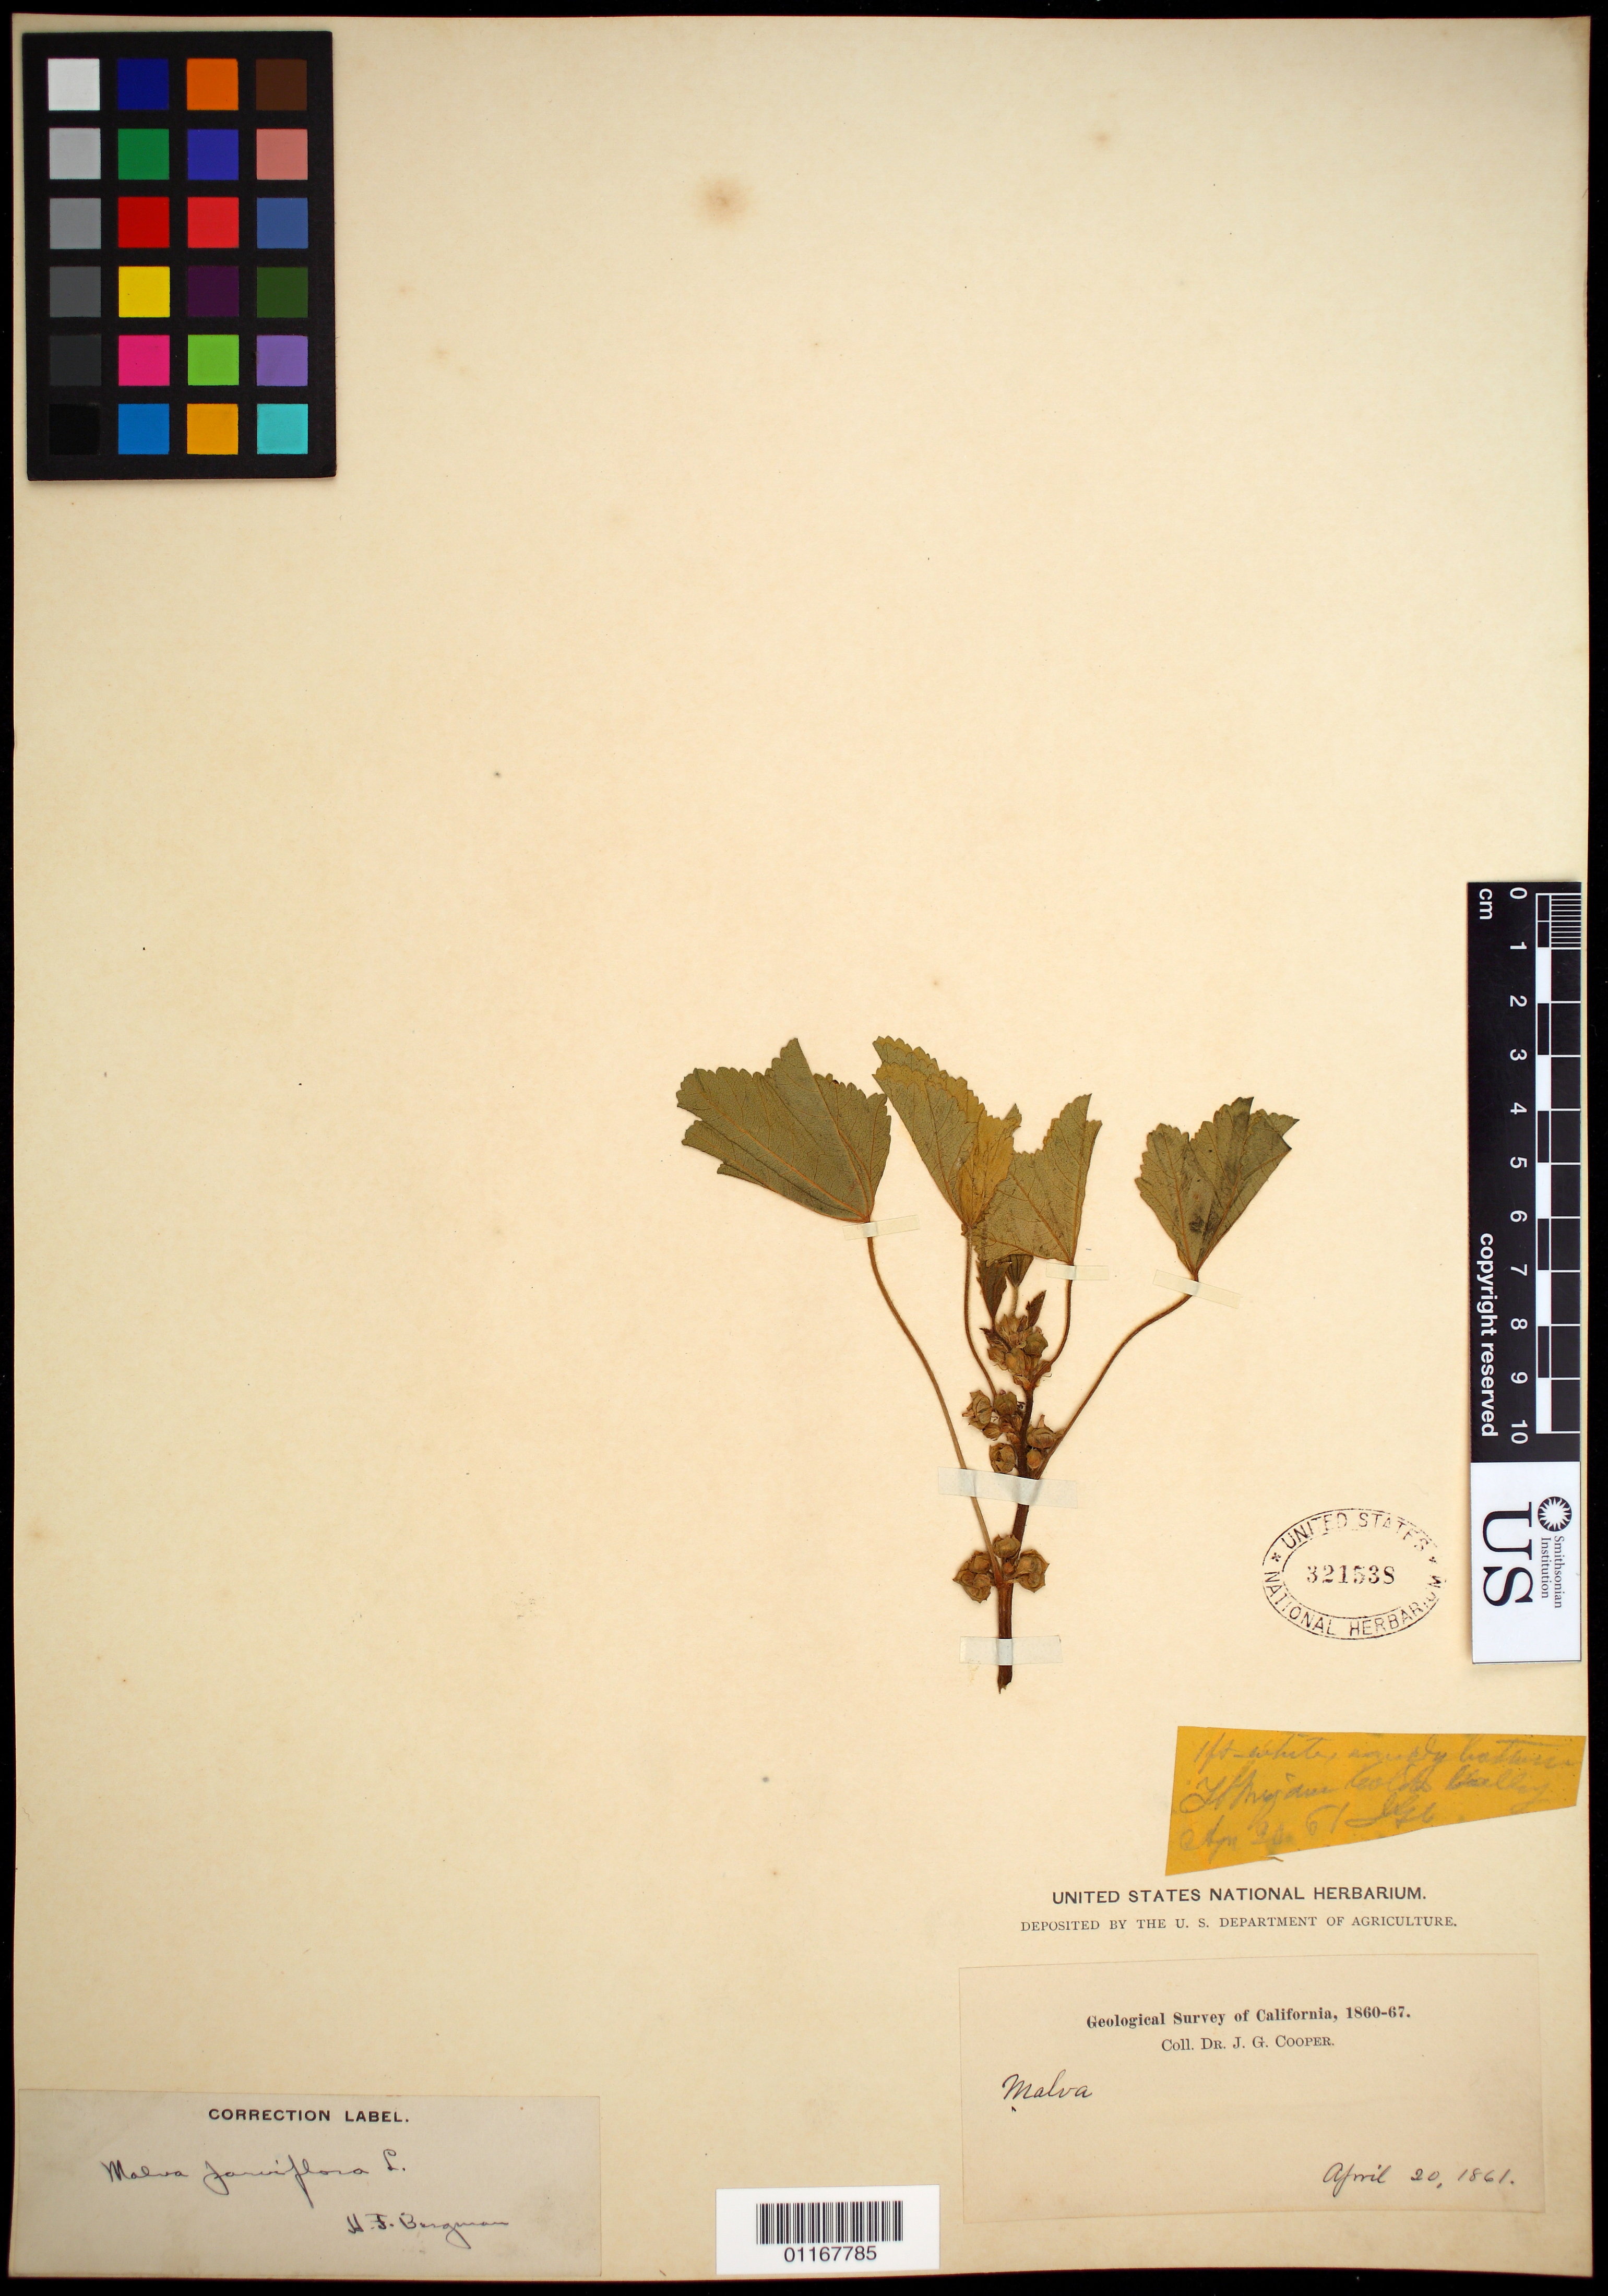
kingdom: Plantae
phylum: Tracheophyta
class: Magnoliopsida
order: Malvales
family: Malvaceae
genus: Malva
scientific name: Malva parviflora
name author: L.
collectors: J. G. Cooper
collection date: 1861-04-20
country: United States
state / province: California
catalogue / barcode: US 321538